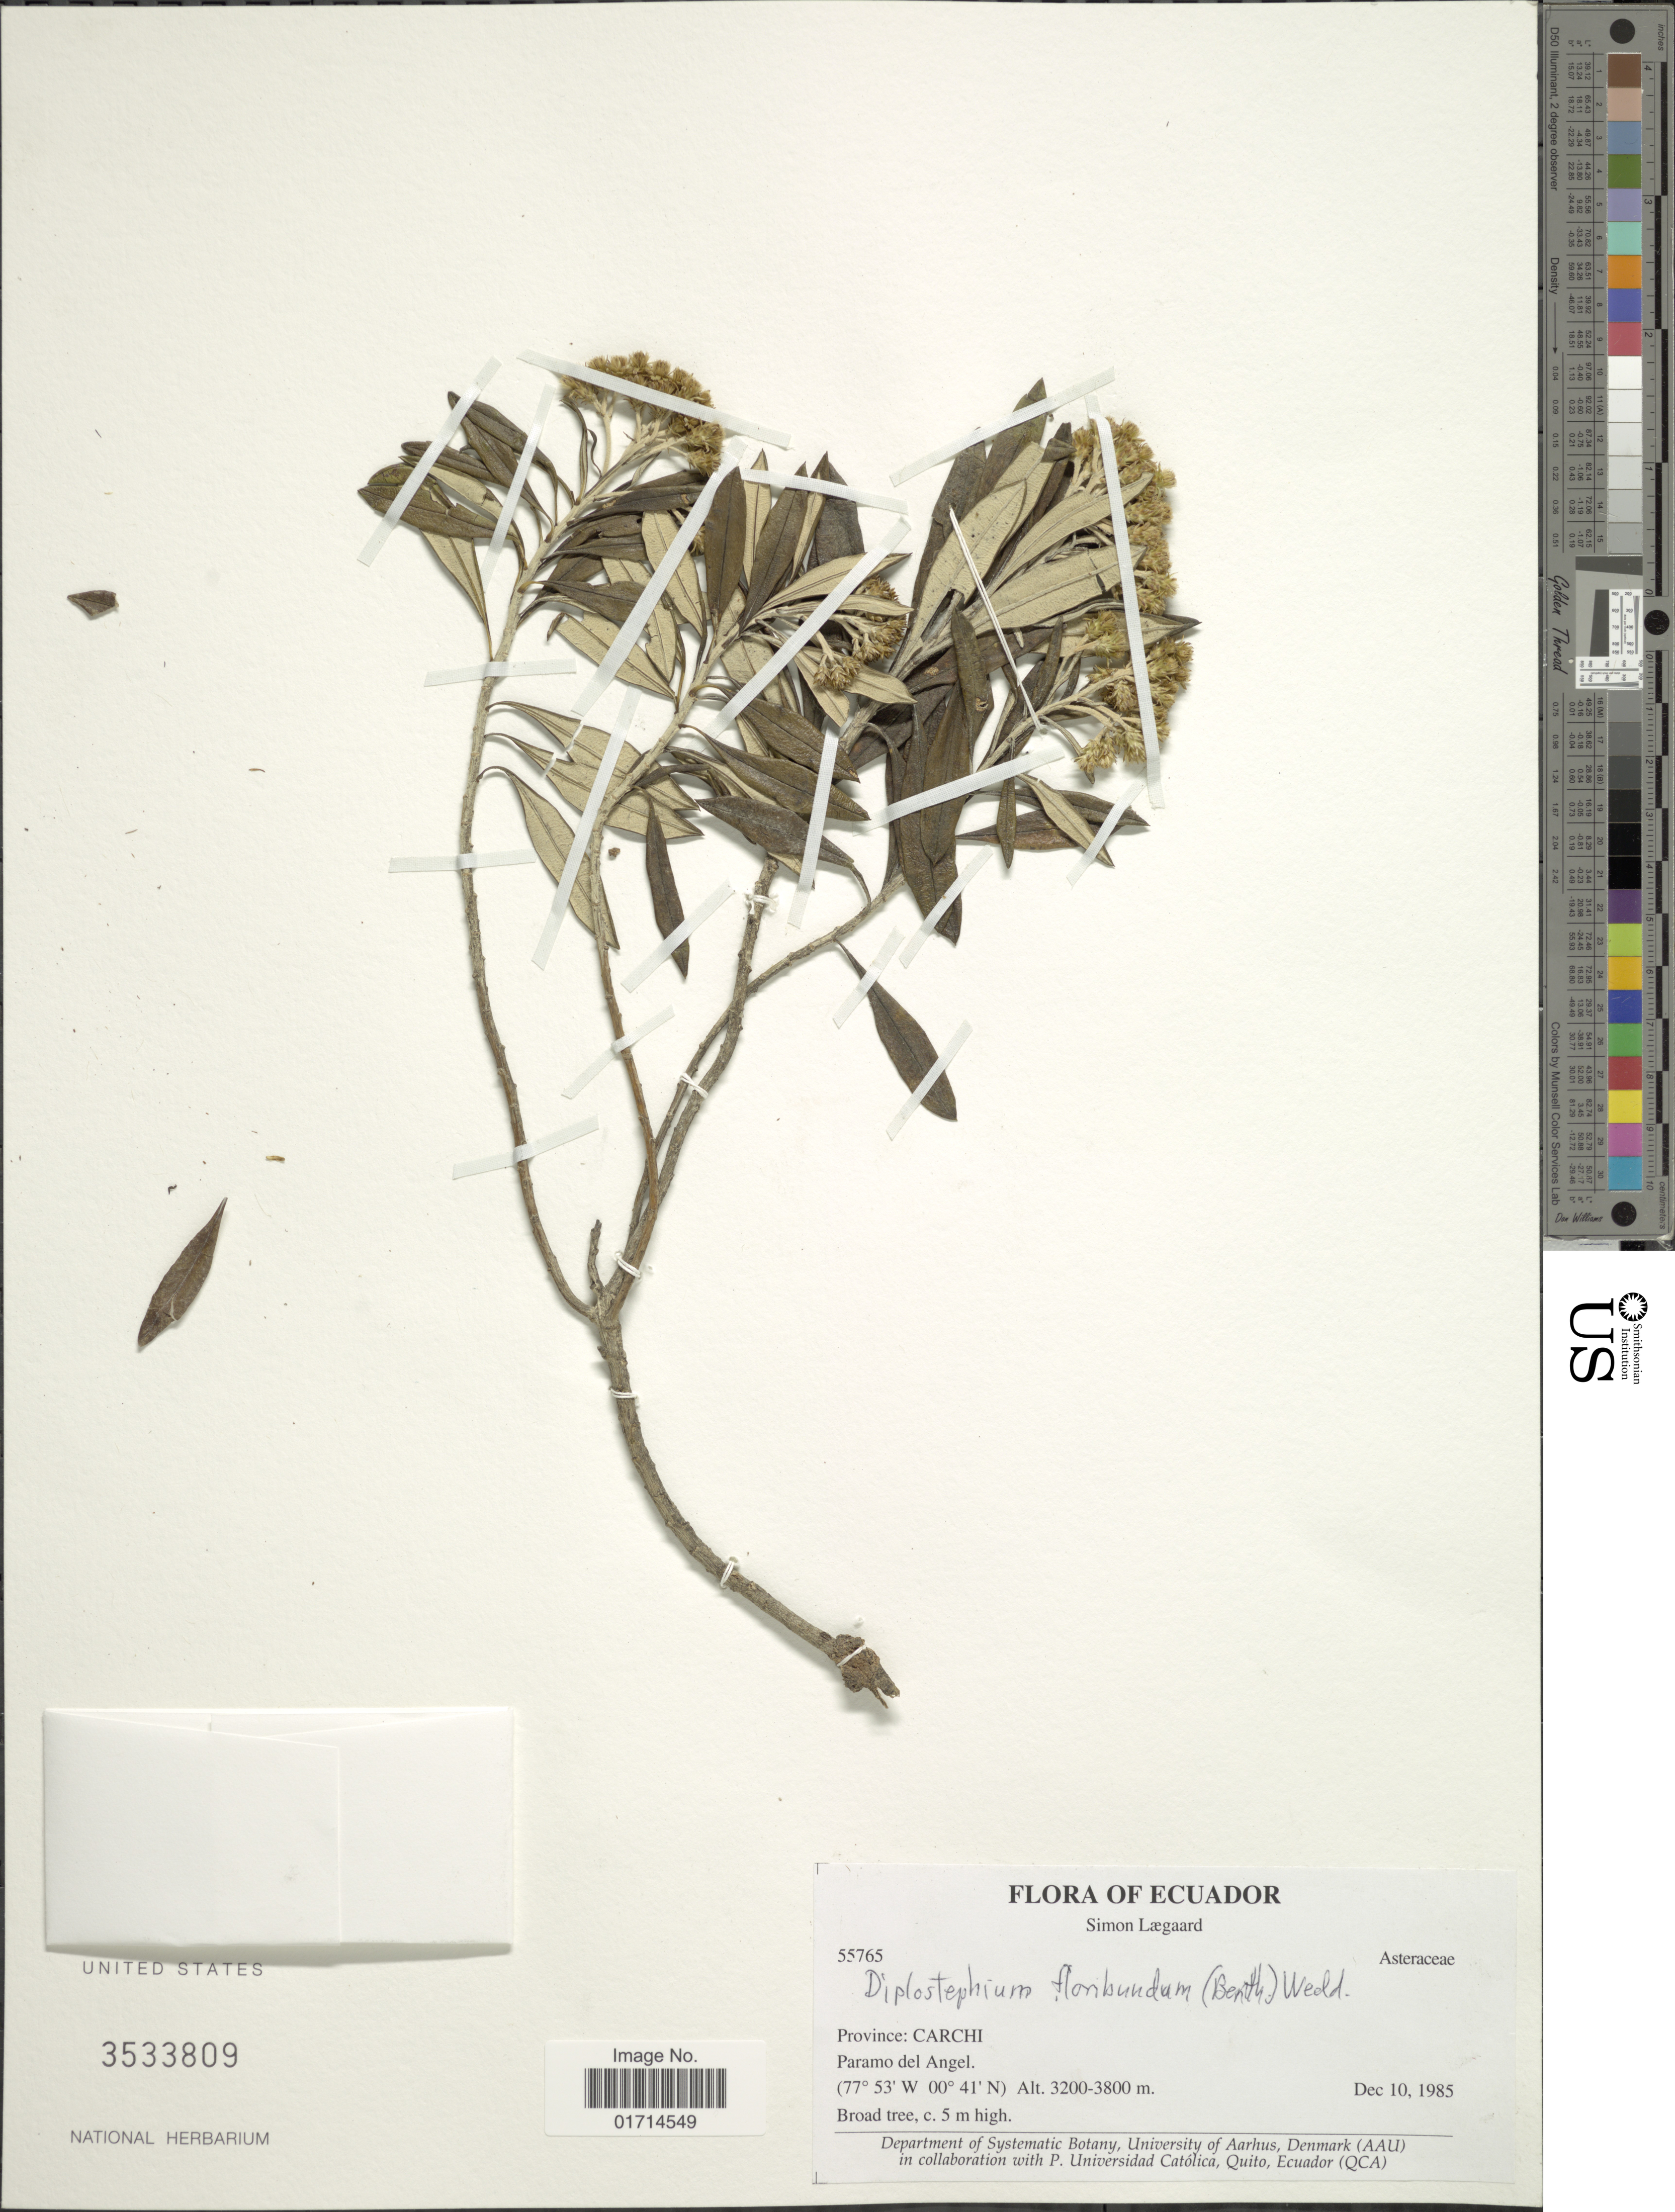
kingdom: Plantae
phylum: Tracheophyta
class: Magnoliopsida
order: Asterales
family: Asteraceae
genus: Diplostephium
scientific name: Diplostephium floribundum subsp. aequatoriense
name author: Cuatrec.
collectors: S. Lægaard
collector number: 55765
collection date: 1985-12-10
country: Ecuador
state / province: Carchi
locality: Paramo del Angel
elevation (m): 3200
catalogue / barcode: US 3533809